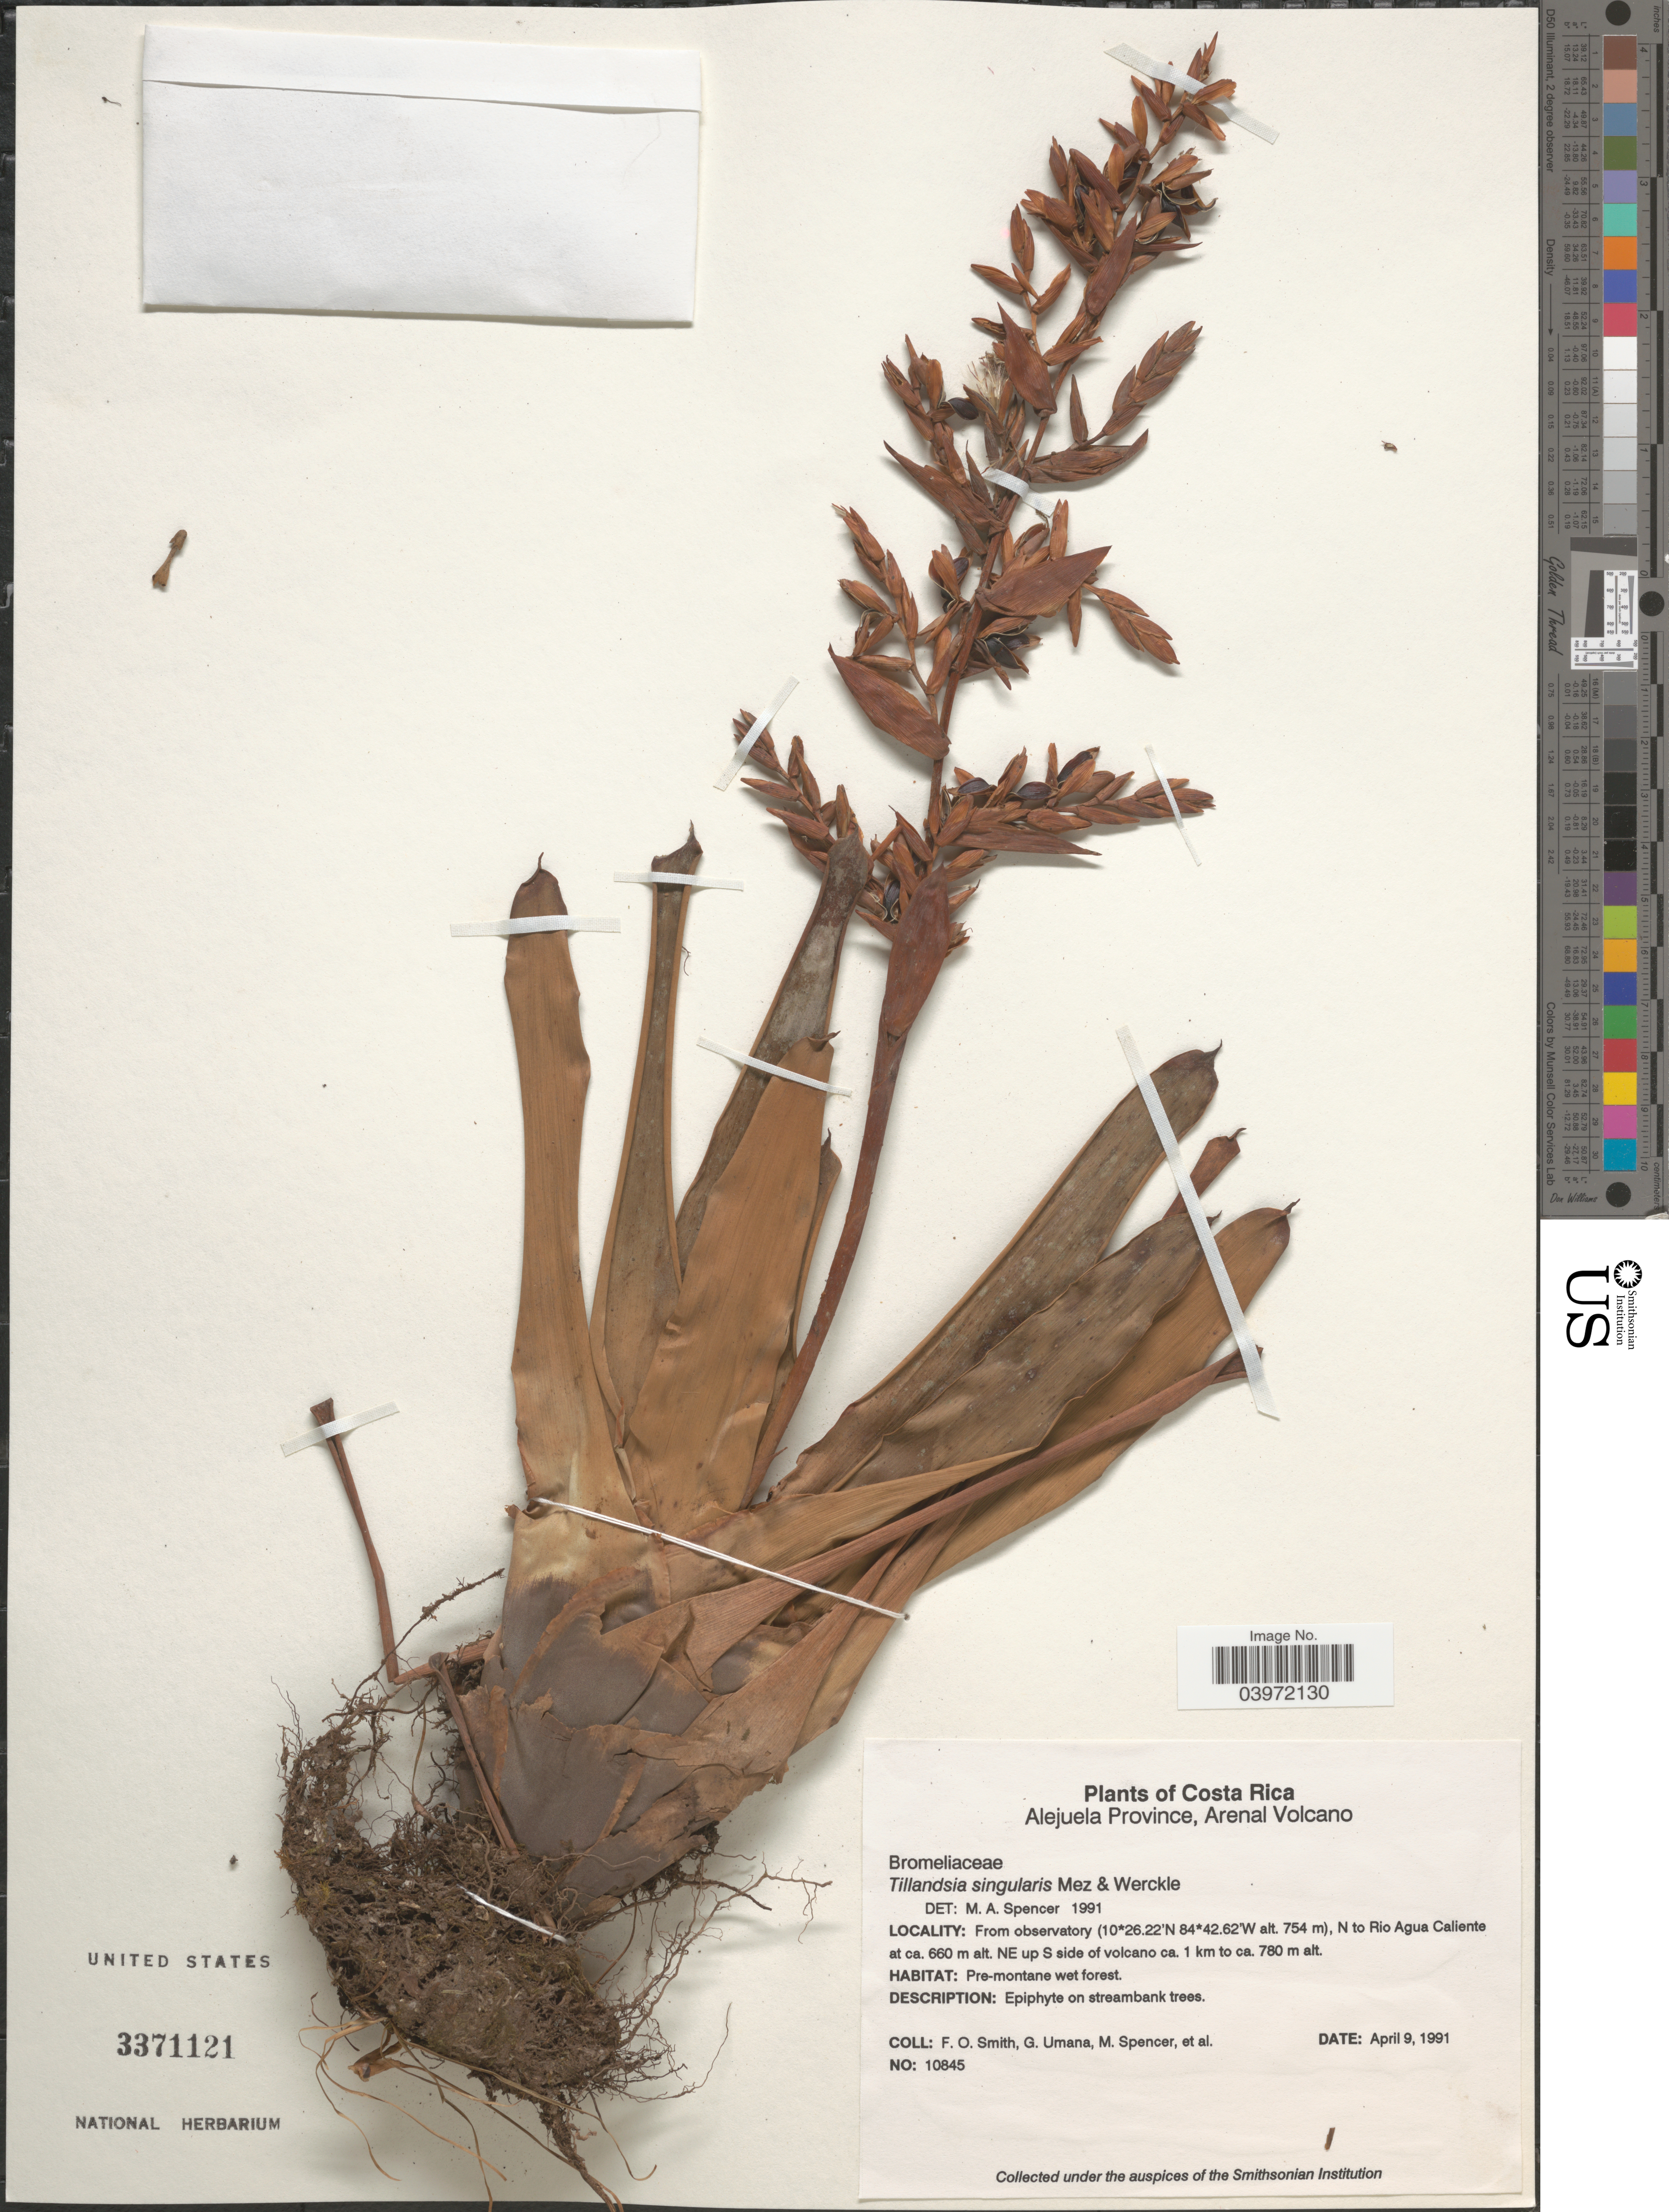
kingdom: Plantae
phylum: Tracheophyta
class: Liliopsida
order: Poales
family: Bromeliaceae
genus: Tillandsia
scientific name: Tillandsia singularis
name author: Mez & Wercklé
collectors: F. Smith, G. Umana, M. Spencer & et al.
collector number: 10845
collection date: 1991-04-09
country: Costa Rica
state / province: Alajuela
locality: Alejuela Province, Arenal Volcano. From observatory, N to Rio Agua Caliente. NE up S side of volcano ca. 1 km.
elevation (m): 660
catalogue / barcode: US 3371121